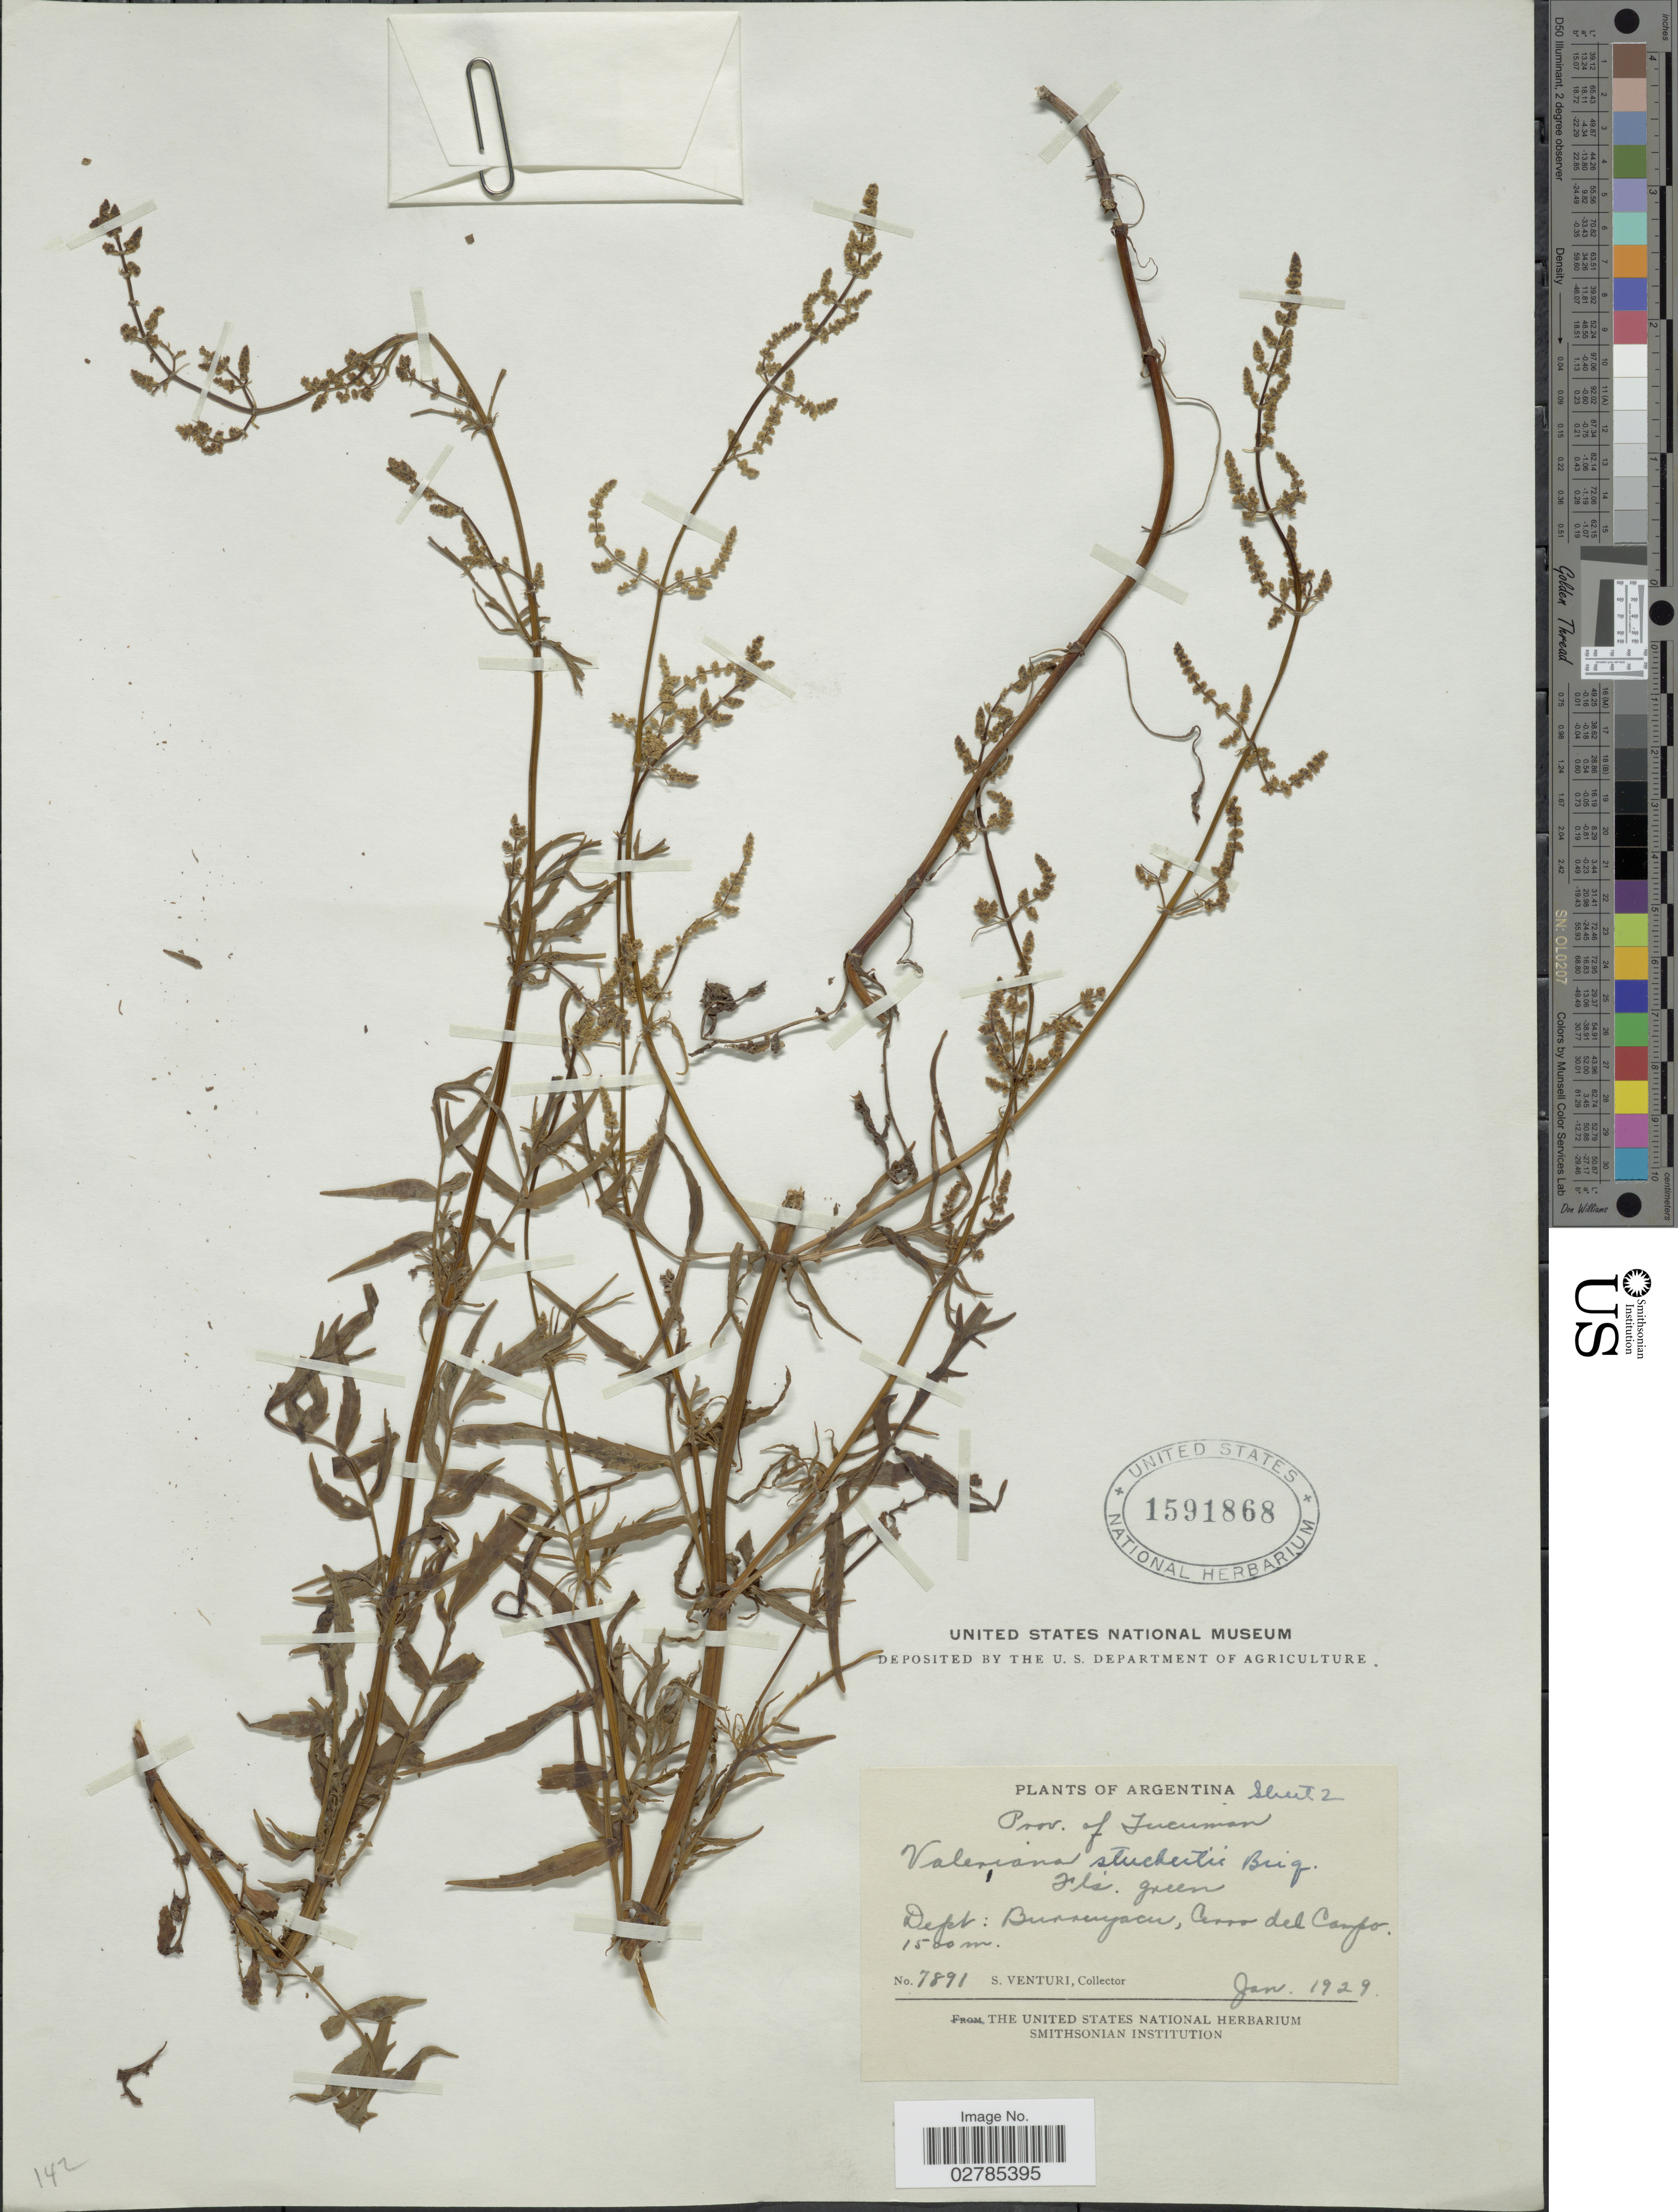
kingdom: Plantae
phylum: Tracheophyta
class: Magnoliopsida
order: Dipsacales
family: Caprifoliaceae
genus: Valeriana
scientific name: Valeriana stuckertii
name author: Briq.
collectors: S. Venturi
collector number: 7891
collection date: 1929-01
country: Argentina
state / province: Tucuman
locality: Dept.: Burruyacu, Cerro del Campo.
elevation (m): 1500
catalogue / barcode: US 1591868